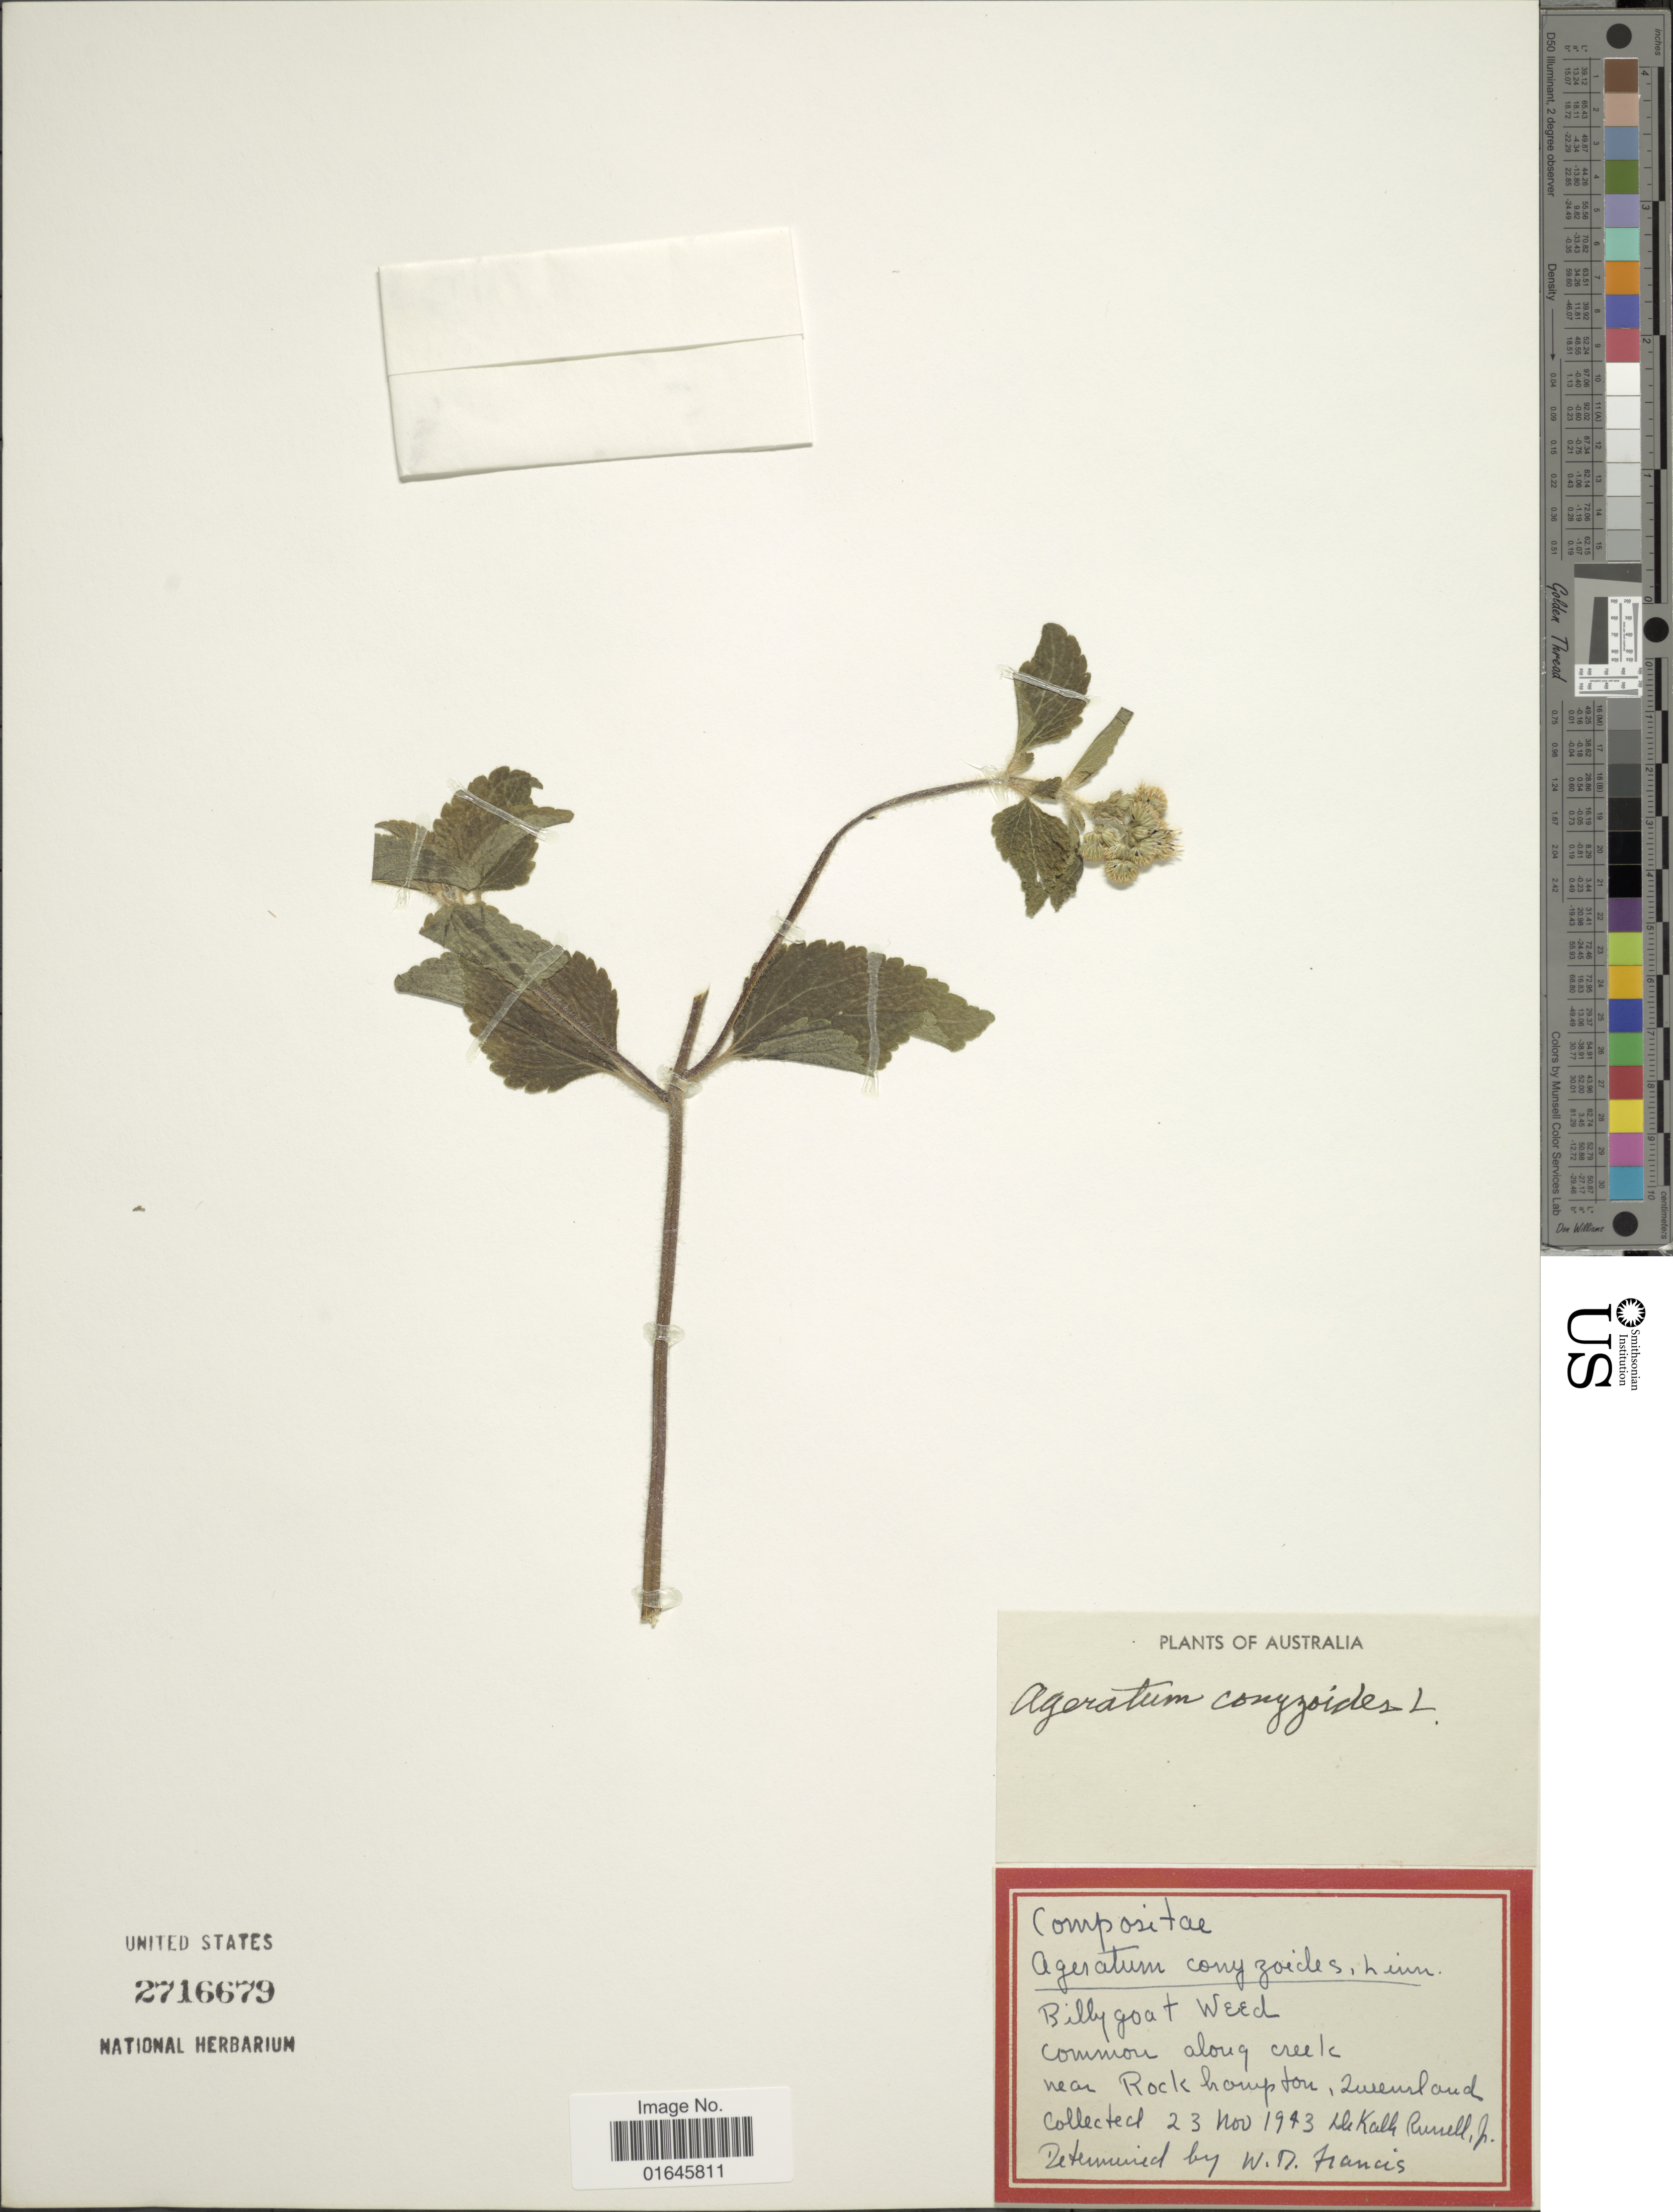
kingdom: Plantae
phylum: Tracheophyta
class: Magnoliopsida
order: Asterales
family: Asteraceae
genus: Ageratum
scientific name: Ageratum conyzoides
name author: L.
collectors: D. K. Russell Jr.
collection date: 1994-11-23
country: Australia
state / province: Queensland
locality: Near Rock hamptons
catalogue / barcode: US 2716679